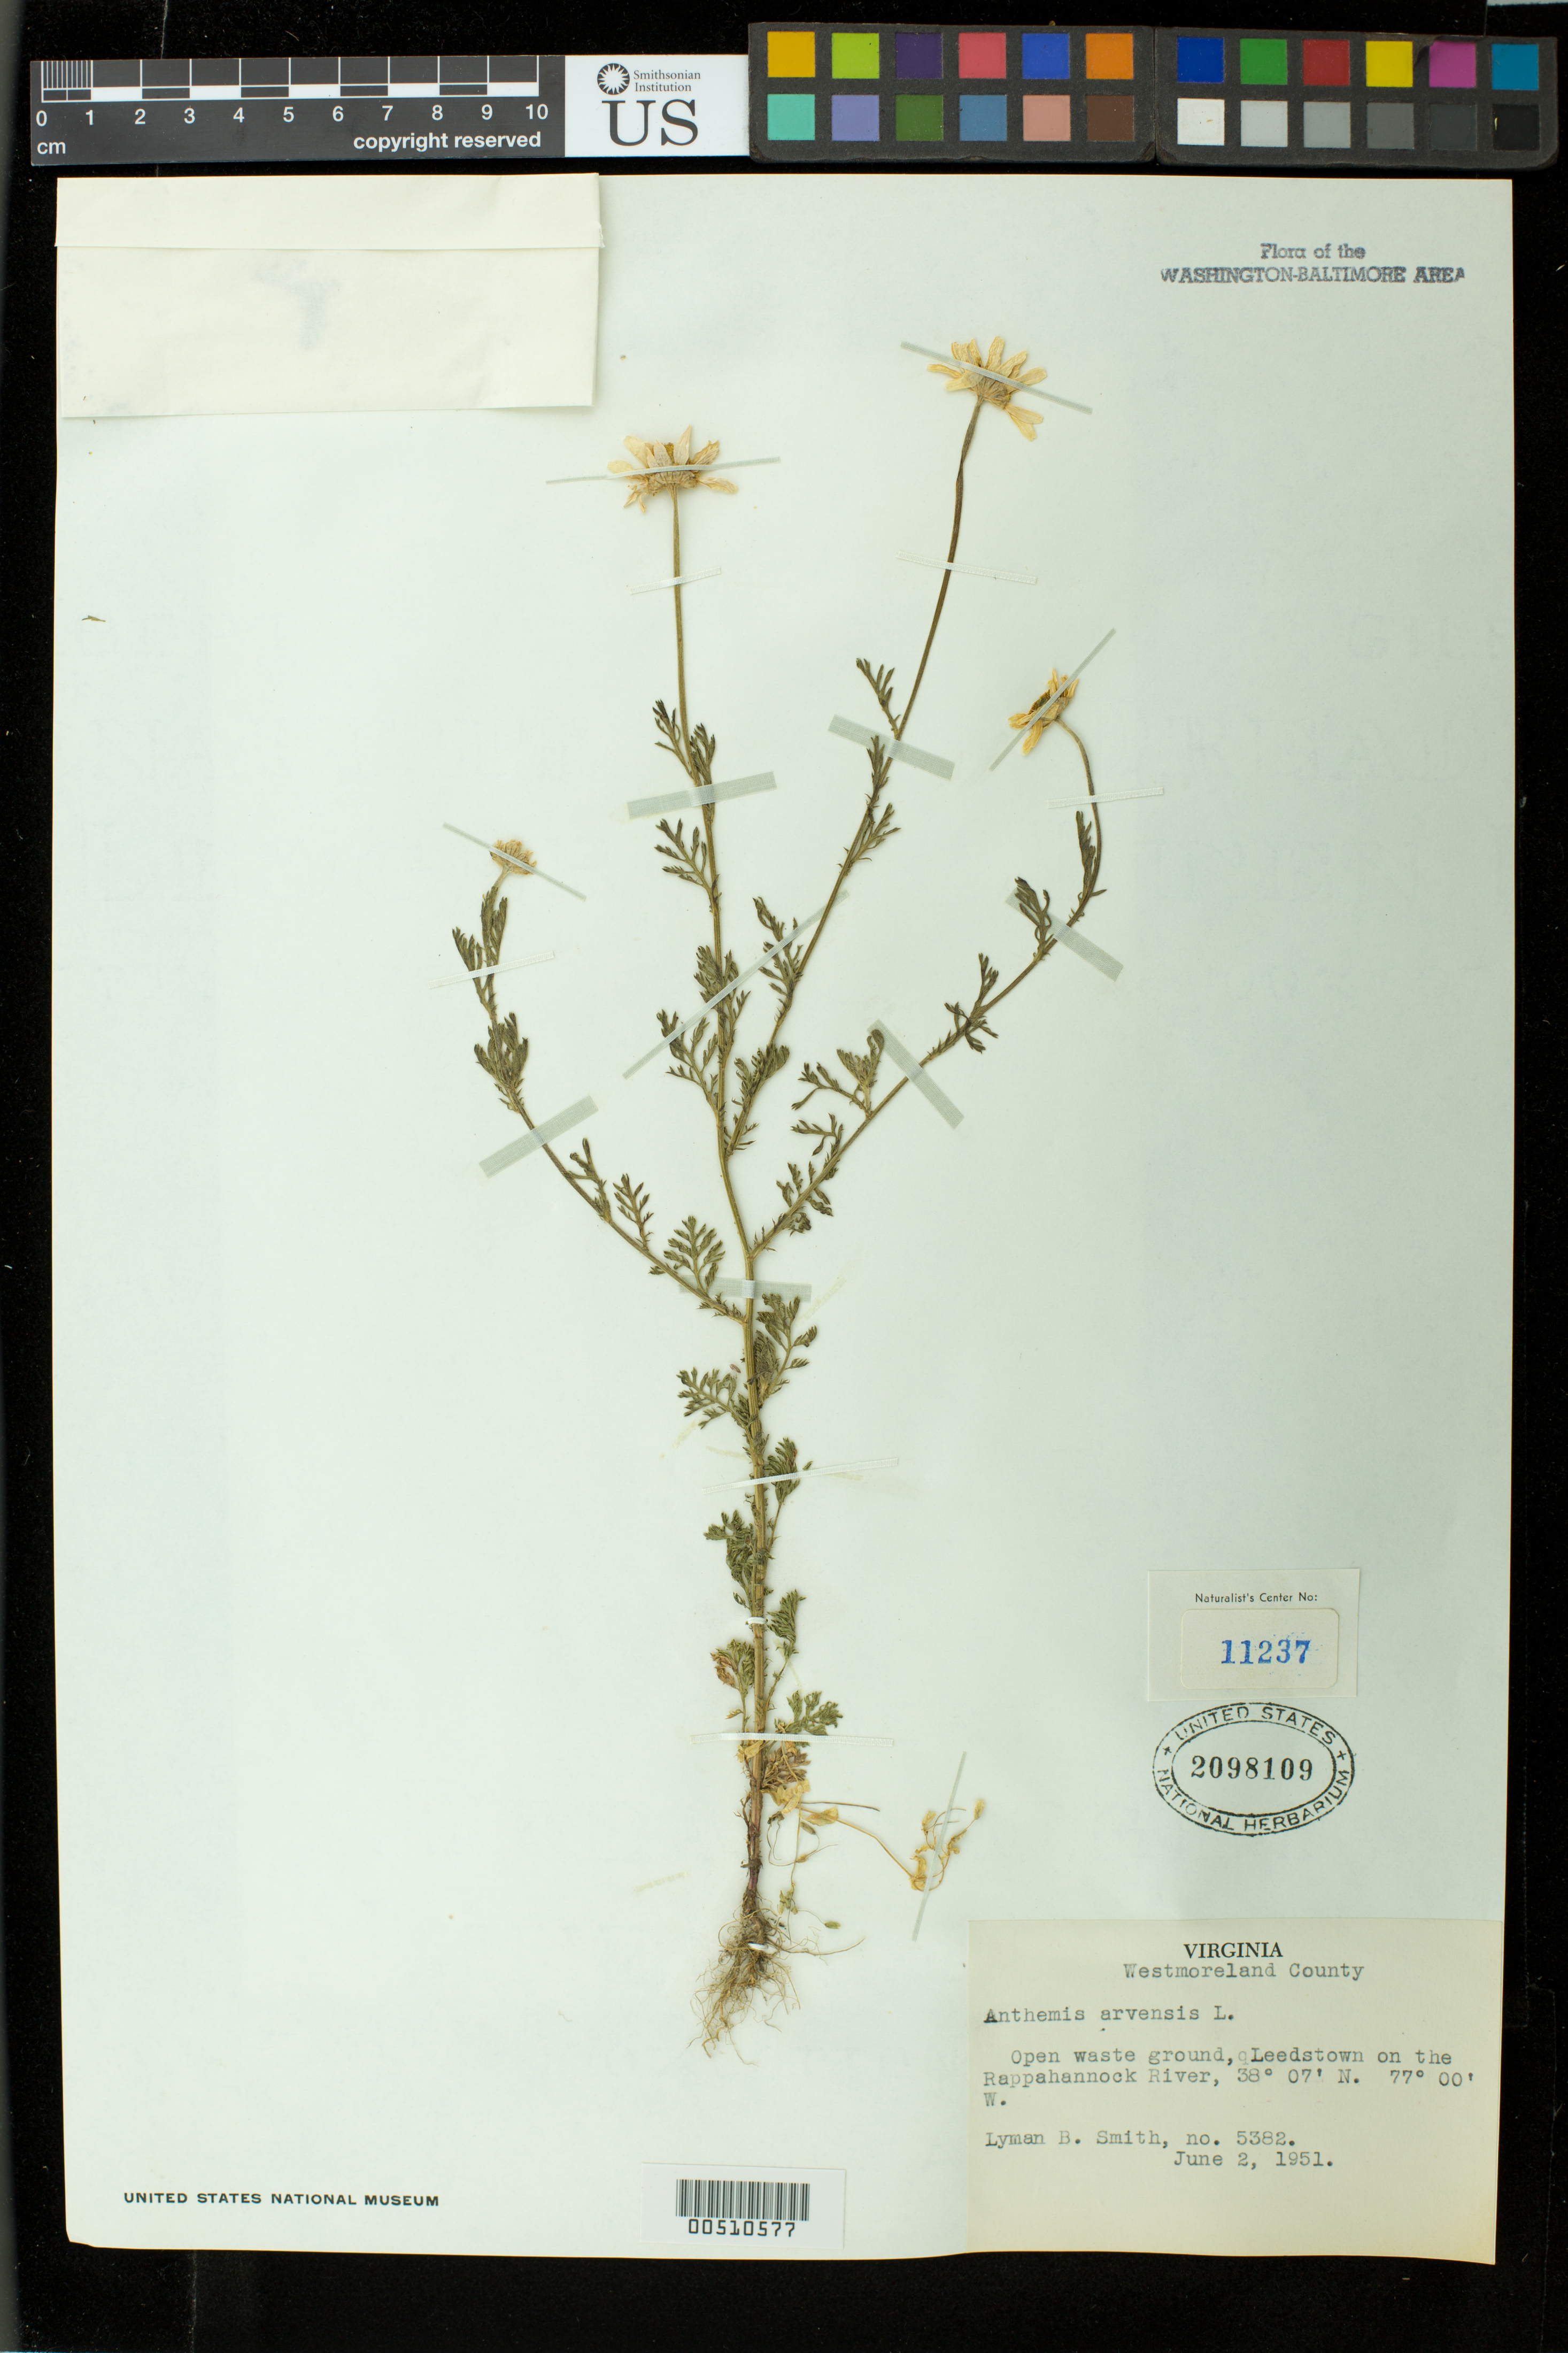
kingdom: Plantae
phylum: Tracheophyta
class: Magnoliopsida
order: Asterales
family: Asteraceae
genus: Anthemis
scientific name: Anthemis arvensis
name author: L.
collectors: L. Smith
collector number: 5382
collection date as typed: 02 Jun 1951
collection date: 1951-06-02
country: United States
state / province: Virginia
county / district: Westmoreland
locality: Leedstown on the Rappahannock River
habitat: open waste ground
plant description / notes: Specimens returned from Naturalist Center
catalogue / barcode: US 2098109